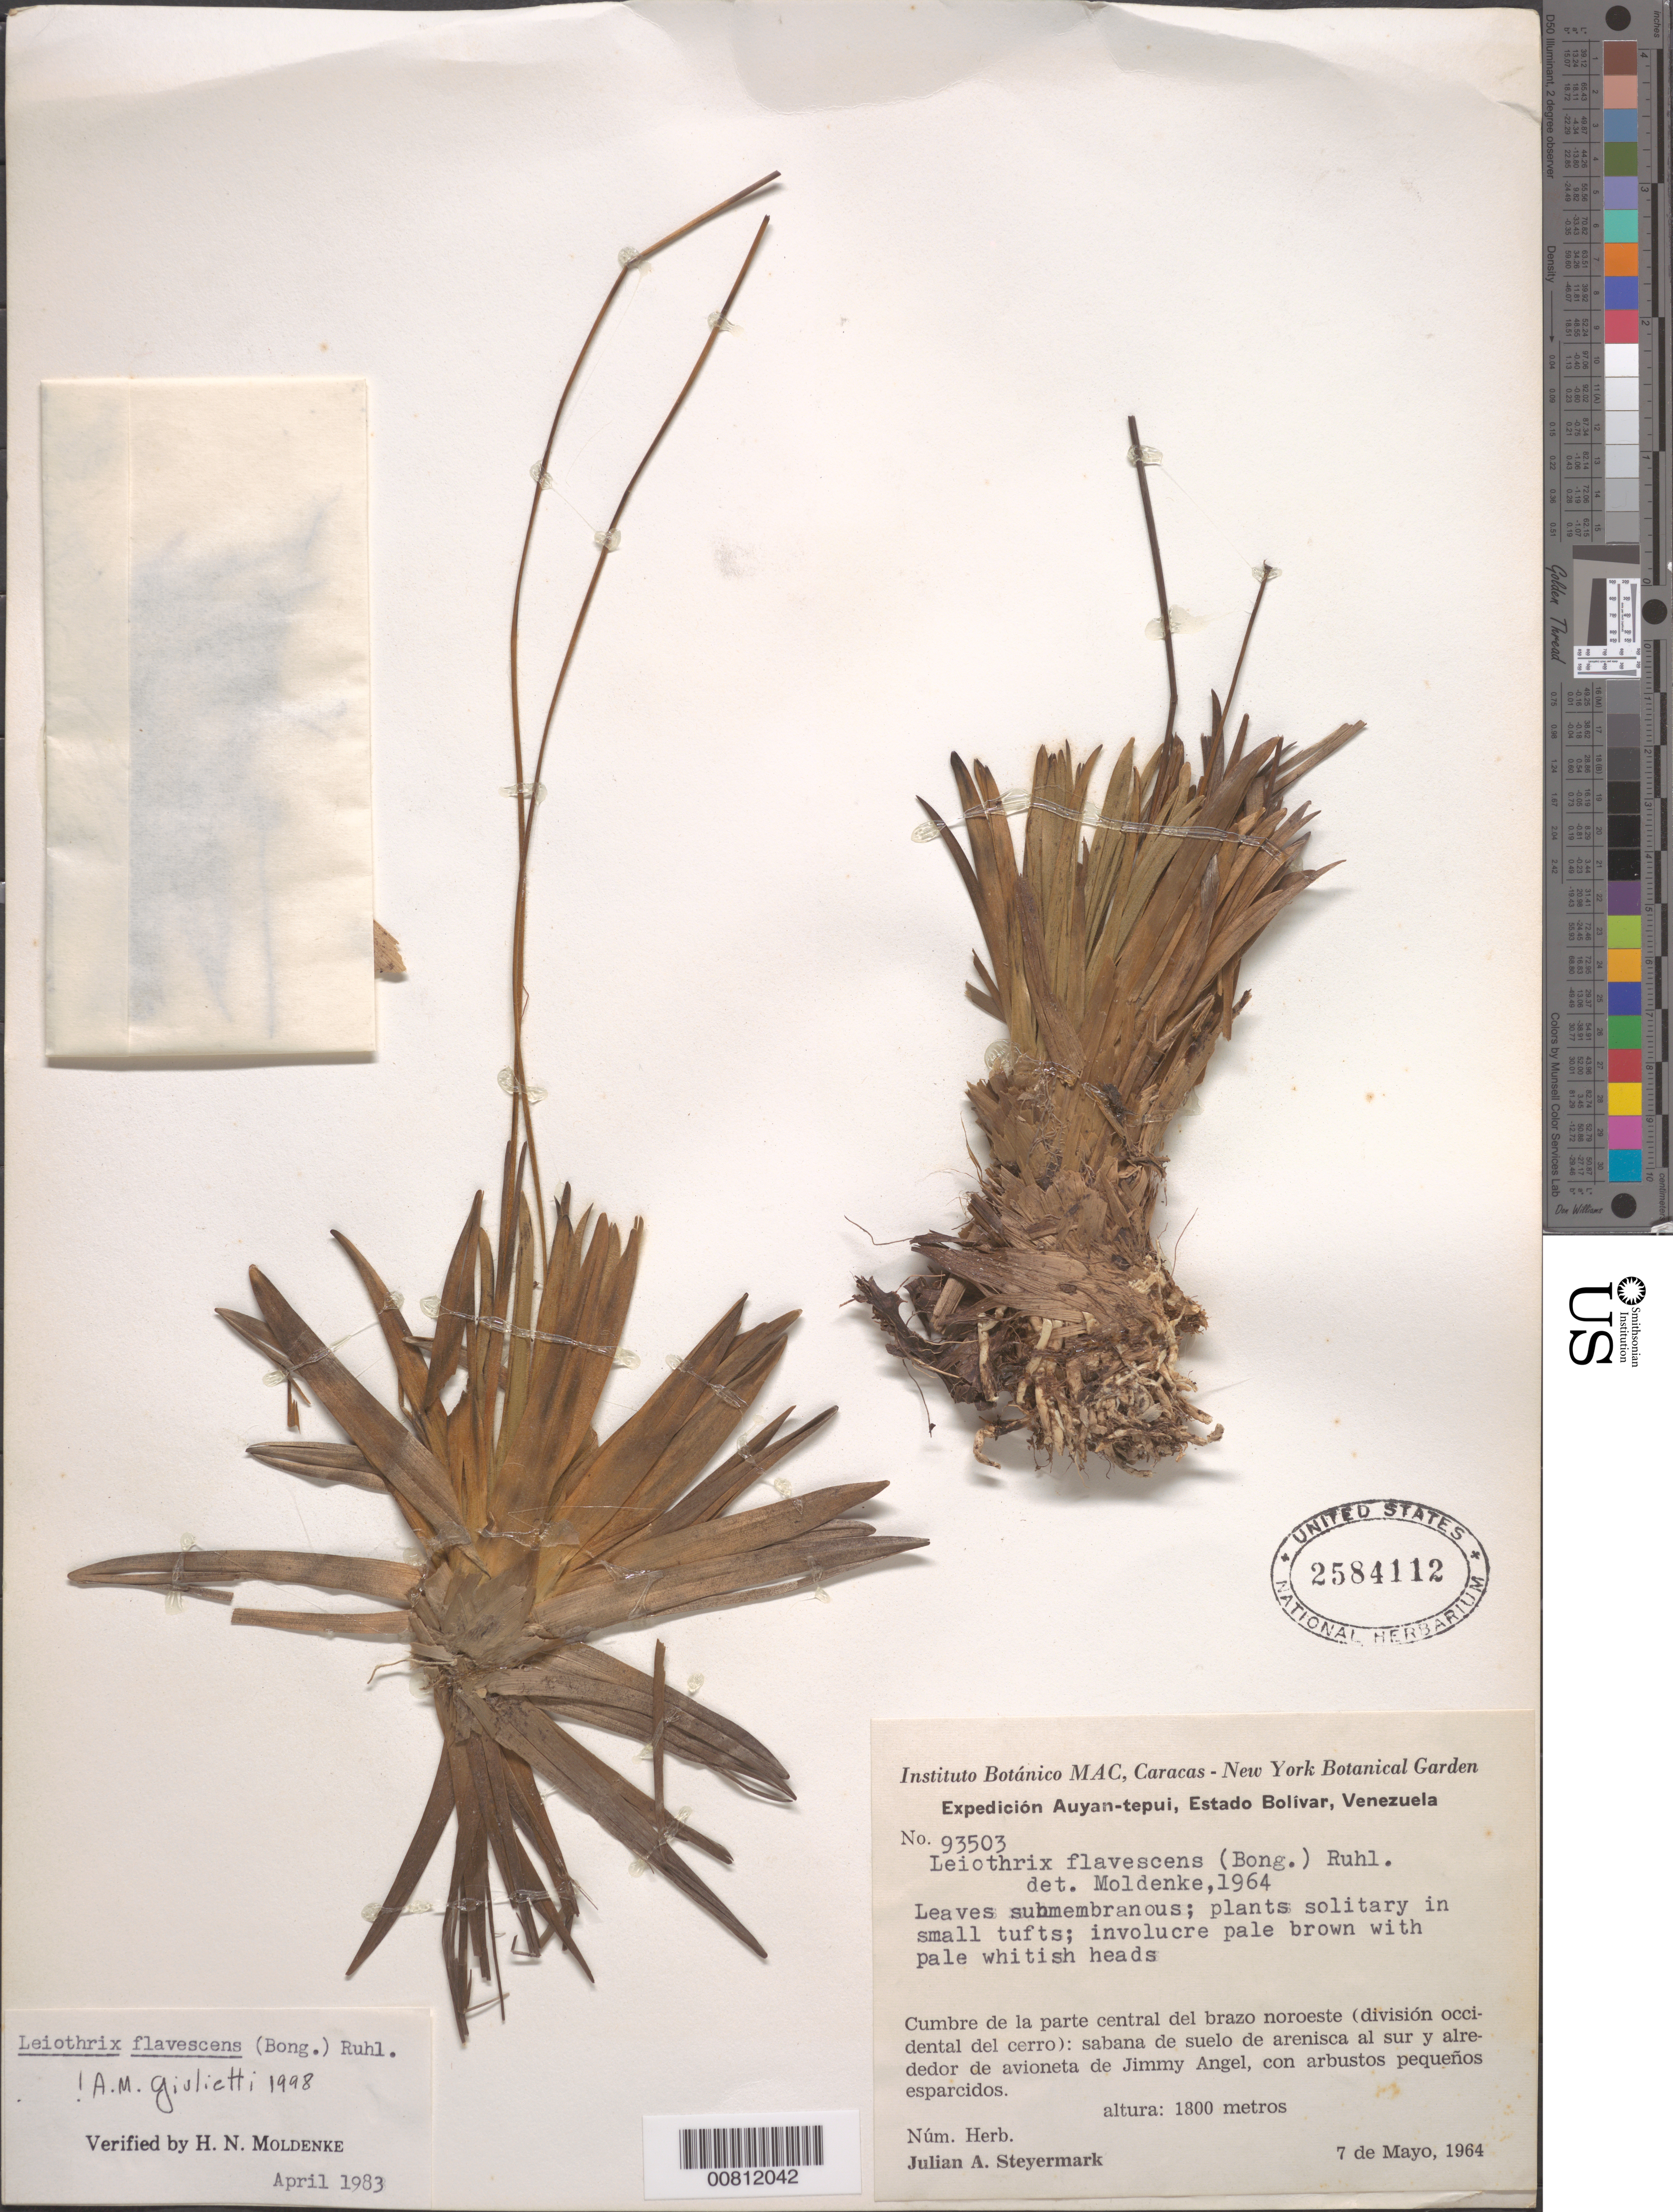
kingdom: Plantae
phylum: Tracheophyta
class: Liliopsida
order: Poales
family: Eriocaulaceae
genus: Leiothrix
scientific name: Leiothrix flavescens var. flavescens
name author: (Bong.) Ruhland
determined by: Giulietti, Ana M.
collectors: J. Steyermark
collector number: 93503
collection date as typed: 7-May-64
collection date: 1964-05-07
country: Venezuela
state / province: Bolívar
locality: Auyan-tepuí, cumbre de la parte central del brazo noroeste (div. occidental del cerro), al sur de avioneta de Jimmy Angel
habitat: Sabana de suelo de arenisca con arbustos pequeñs esparcidos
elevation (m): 1800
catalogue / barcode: US 2584112